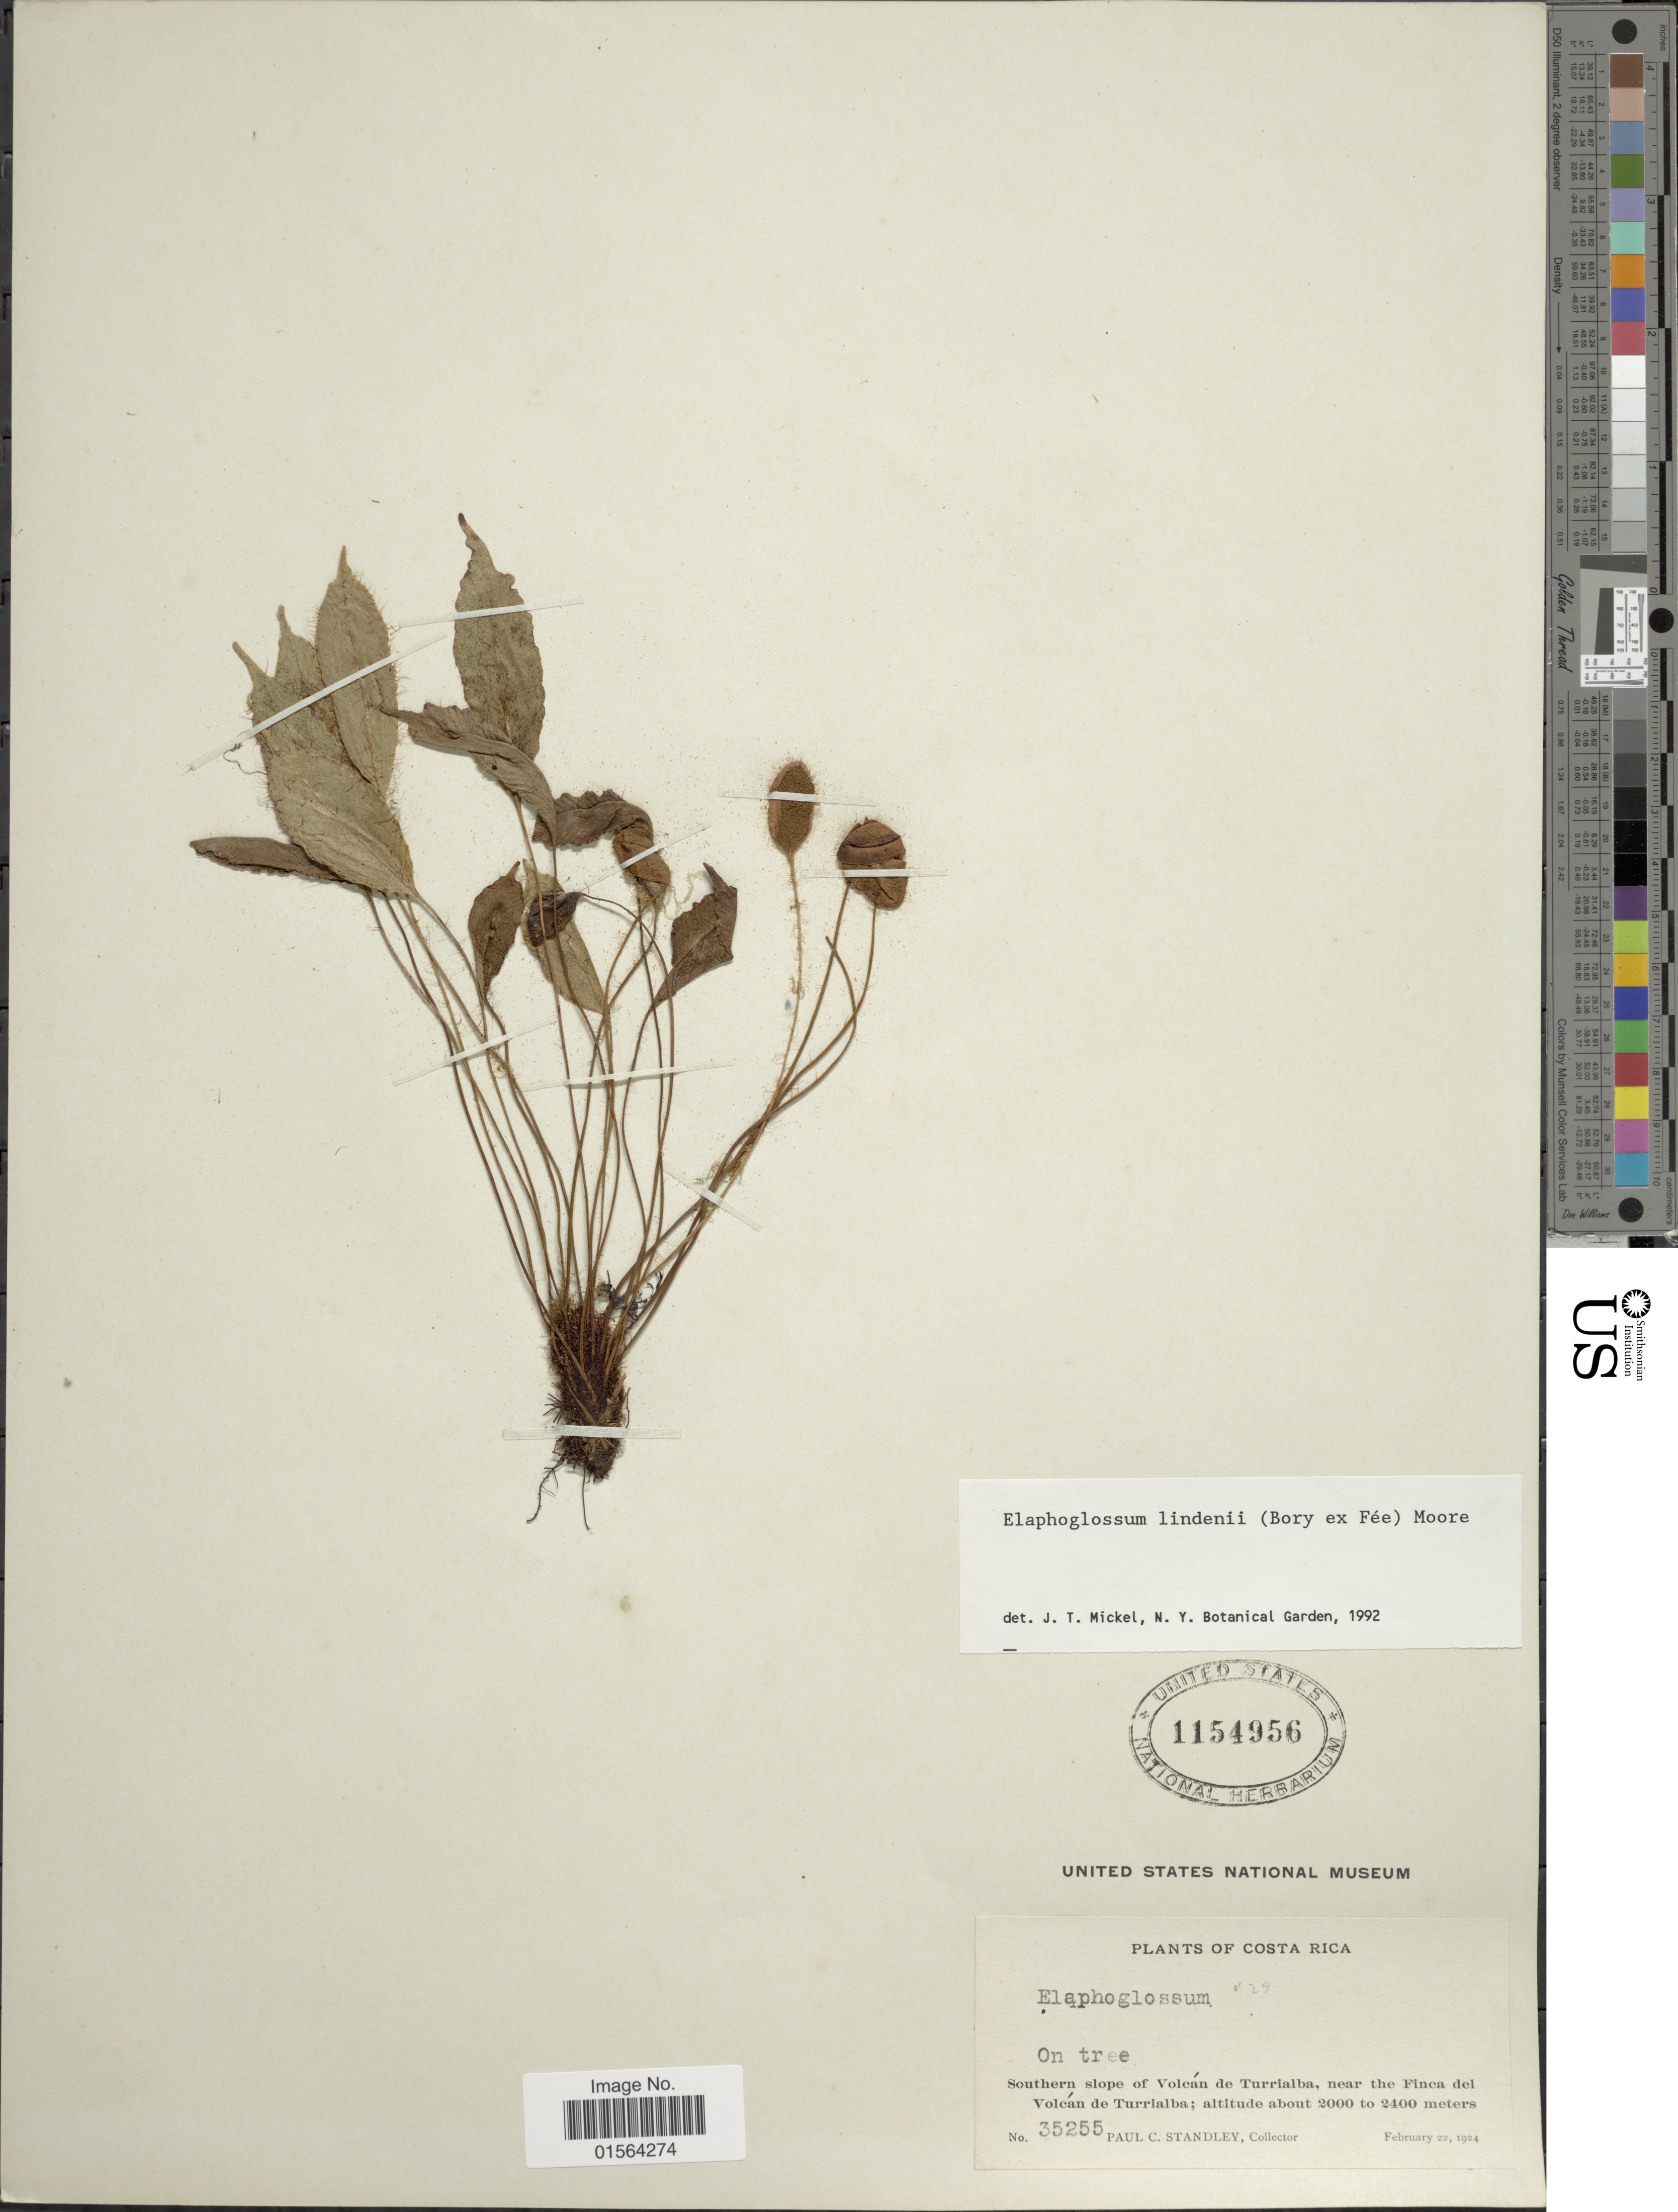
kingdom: Plantae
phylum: Tracheophyta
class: Polypodiopsida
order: Polypodiales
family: Dryopteridaceae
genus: Elaphoglossum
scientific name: Elaphoglossum lindenii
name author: (Bory ex Fée) T. Moore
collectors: P. C. Standley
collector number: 35255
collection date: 1924-02-22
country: Costa Rica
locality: Southern slope of Volcan de Turrialba, near the Finca del Volcan de Turrialba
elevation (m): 2000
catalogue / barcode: US 1154956